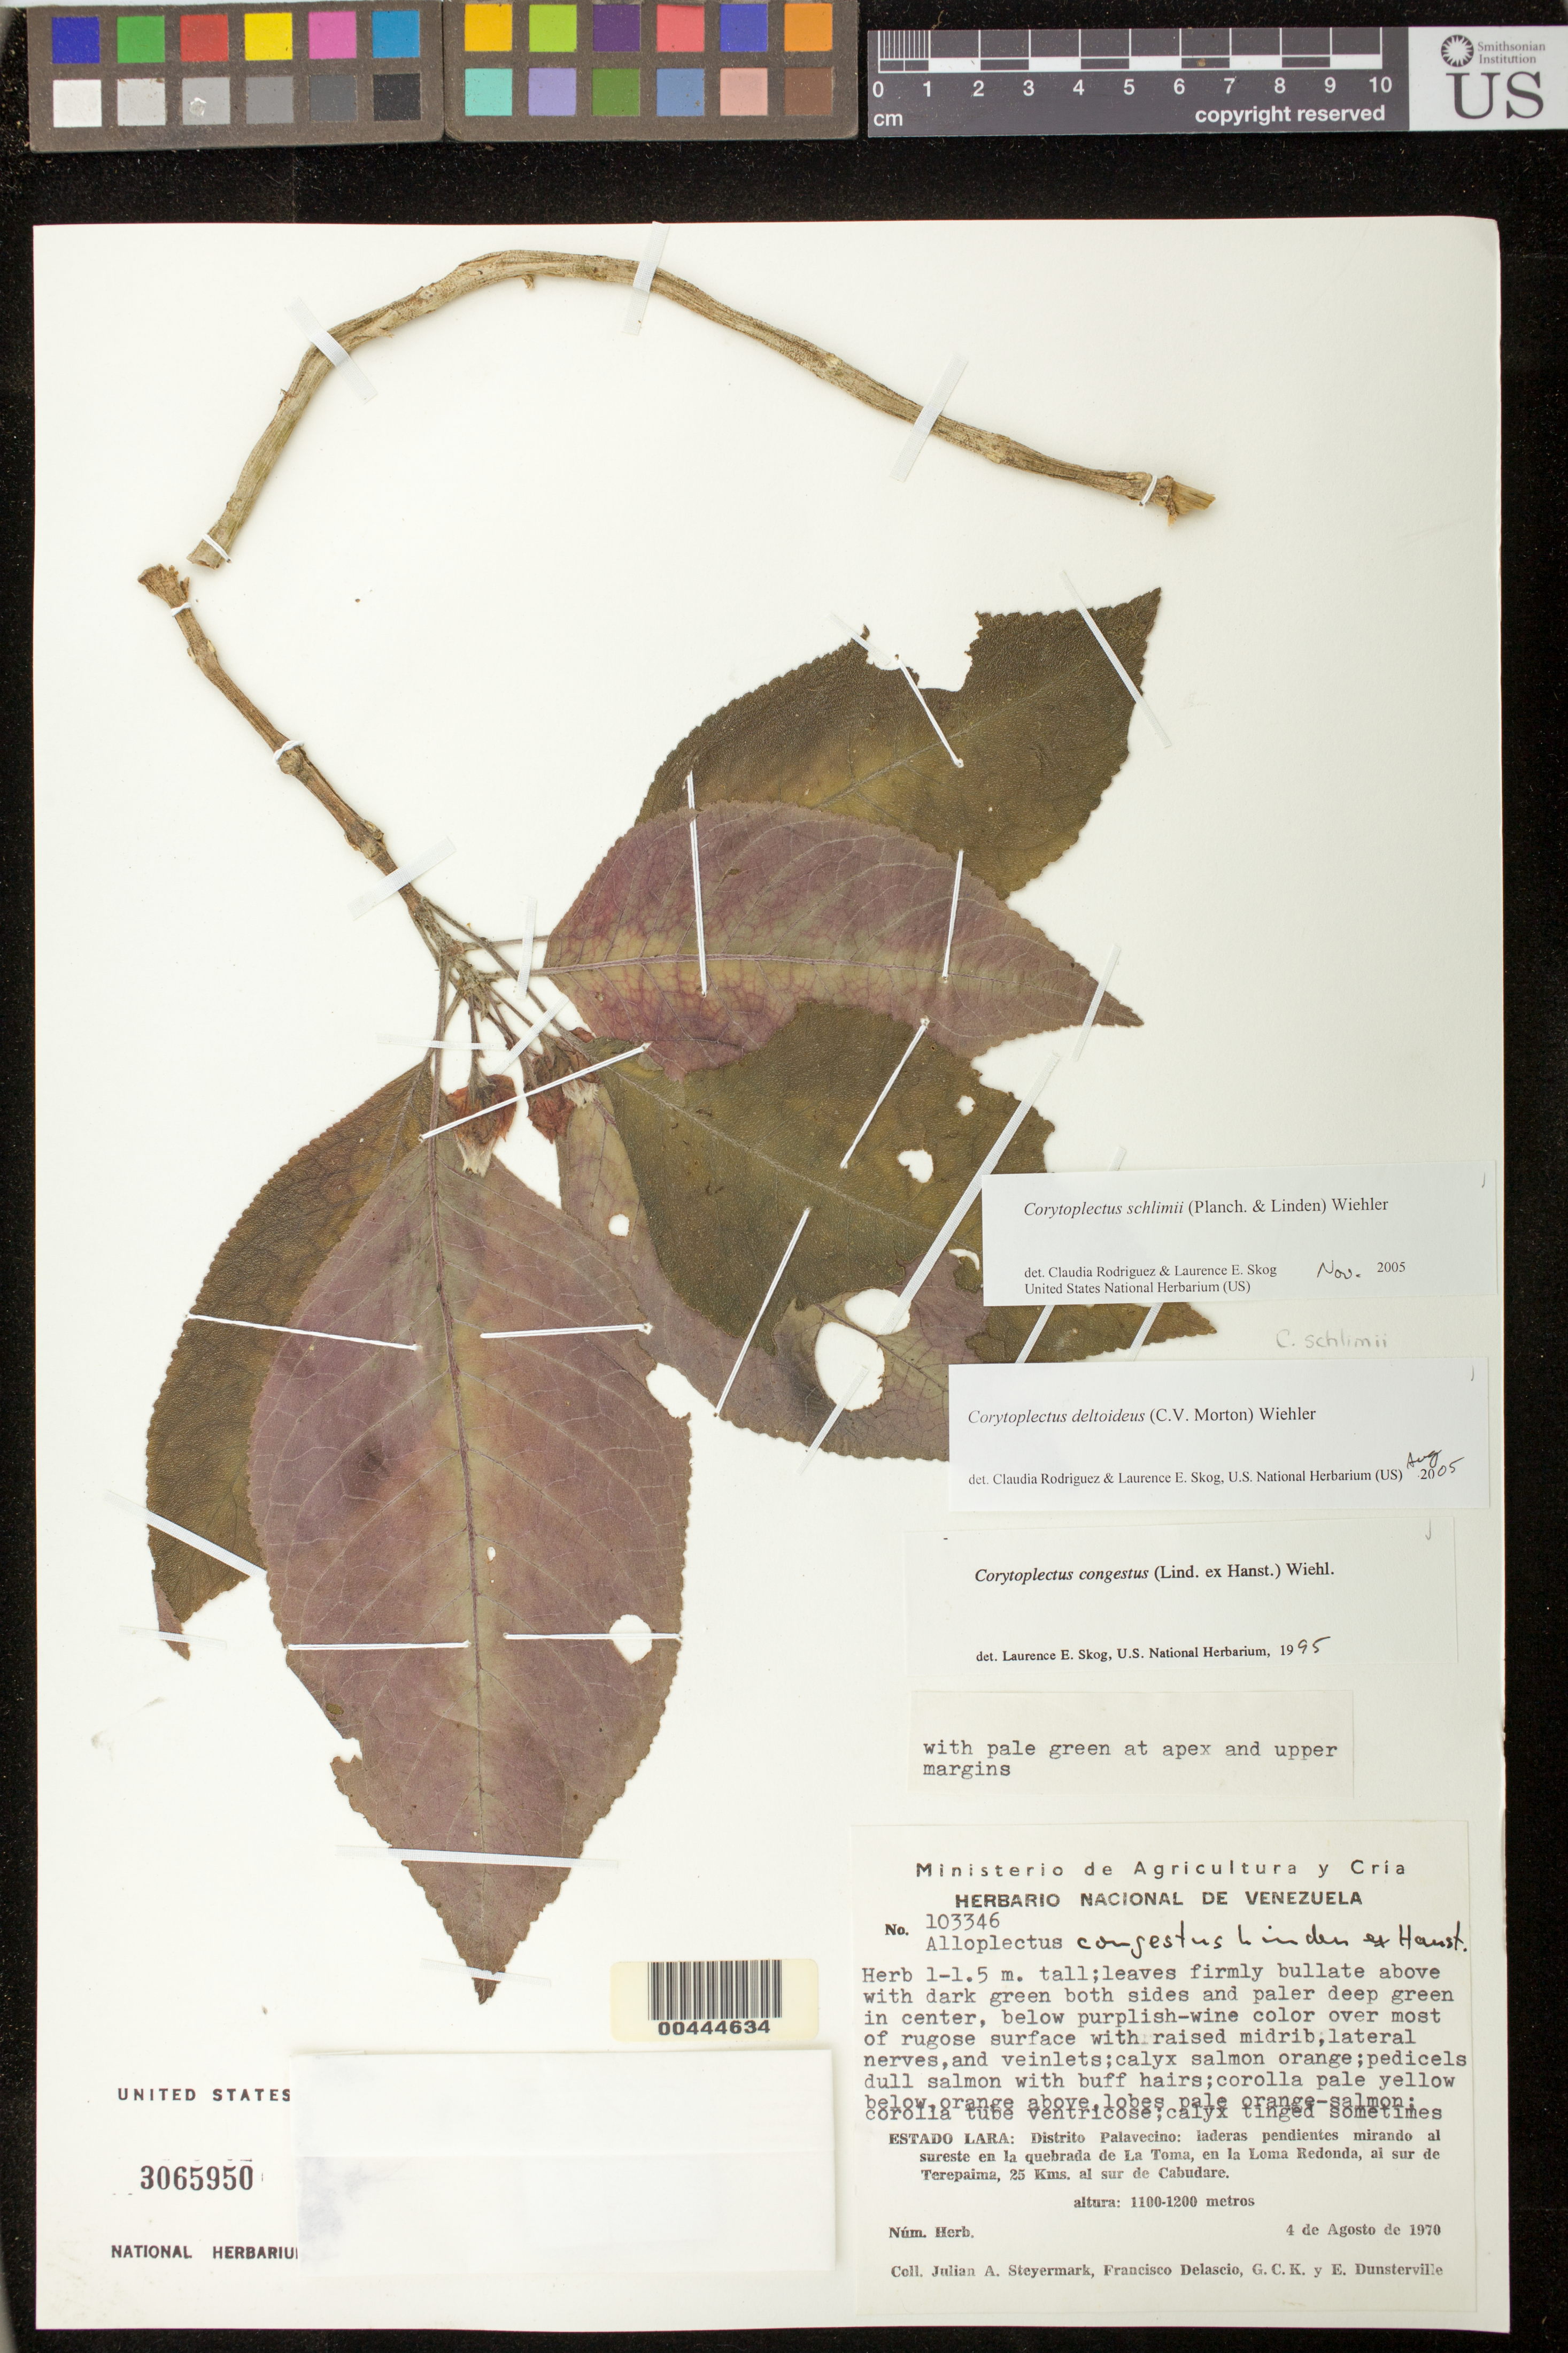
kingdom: Plantae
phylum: Tracheophyta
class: Magnoliopsida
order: Lamiales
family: Gesneriaceae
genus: Corytoplectus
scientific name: Corytoplectus schlimii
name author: (Planch. & Linden) Wiehler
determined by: Rodríguez-Flores, C. I.; Skog, L. E.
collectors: J. Steyermark, F. Delascio C., G. C. K. Dunsterville & E. Dunsterville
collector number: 103346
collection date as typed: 04 Aug 1970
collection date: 1970-08-04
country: Venezuela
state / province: Lara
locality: Distrito Palavecino: laderas pendientes mirando al sureste en la quebrada de La Toma, en la Loma Redonda, al sur de Terepaima, 25 km al sur de Cabudare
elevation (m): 1100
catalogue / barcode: US 3065950